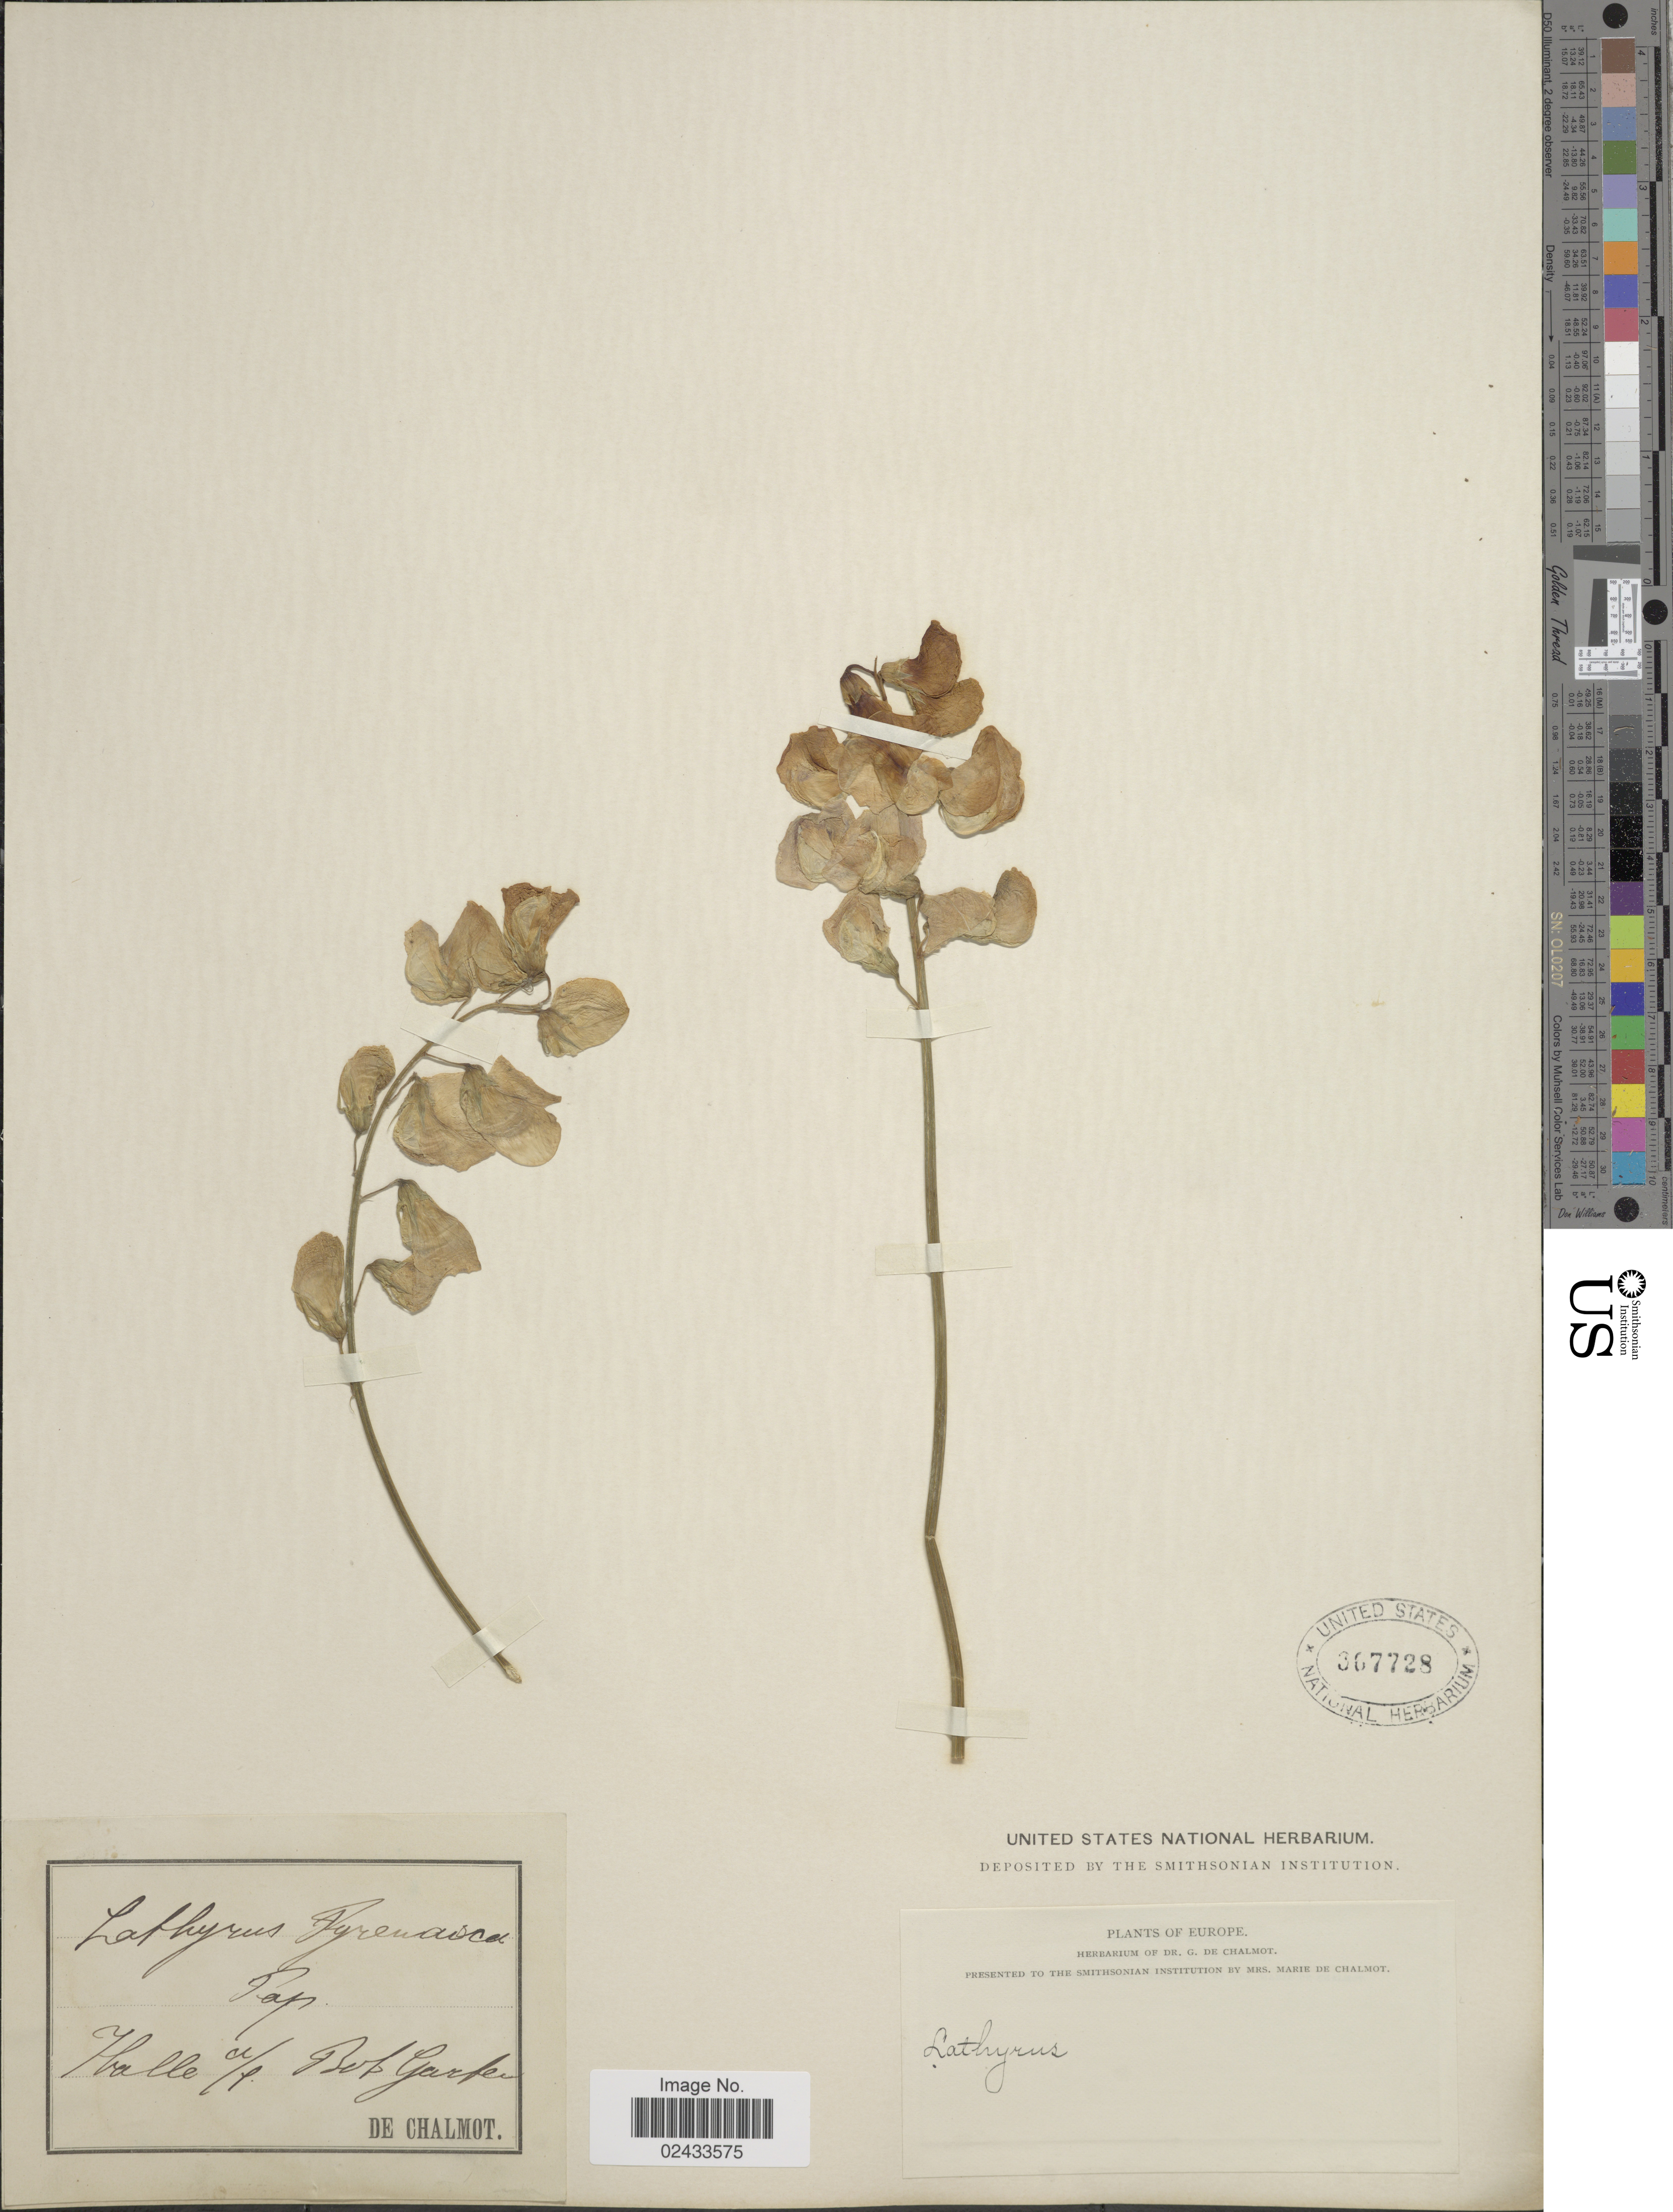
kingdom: Plantae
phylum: Tracheophyta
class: Magnoliopsida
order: Fabales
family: Fabaceae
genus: Lathyrus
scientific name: Lathyrus pyrenaicus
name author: Jord.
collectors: G. de Chalmot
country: Germany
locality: Europe. Halle a/f Bot Garden. [interpreted]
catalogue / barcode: US 367728